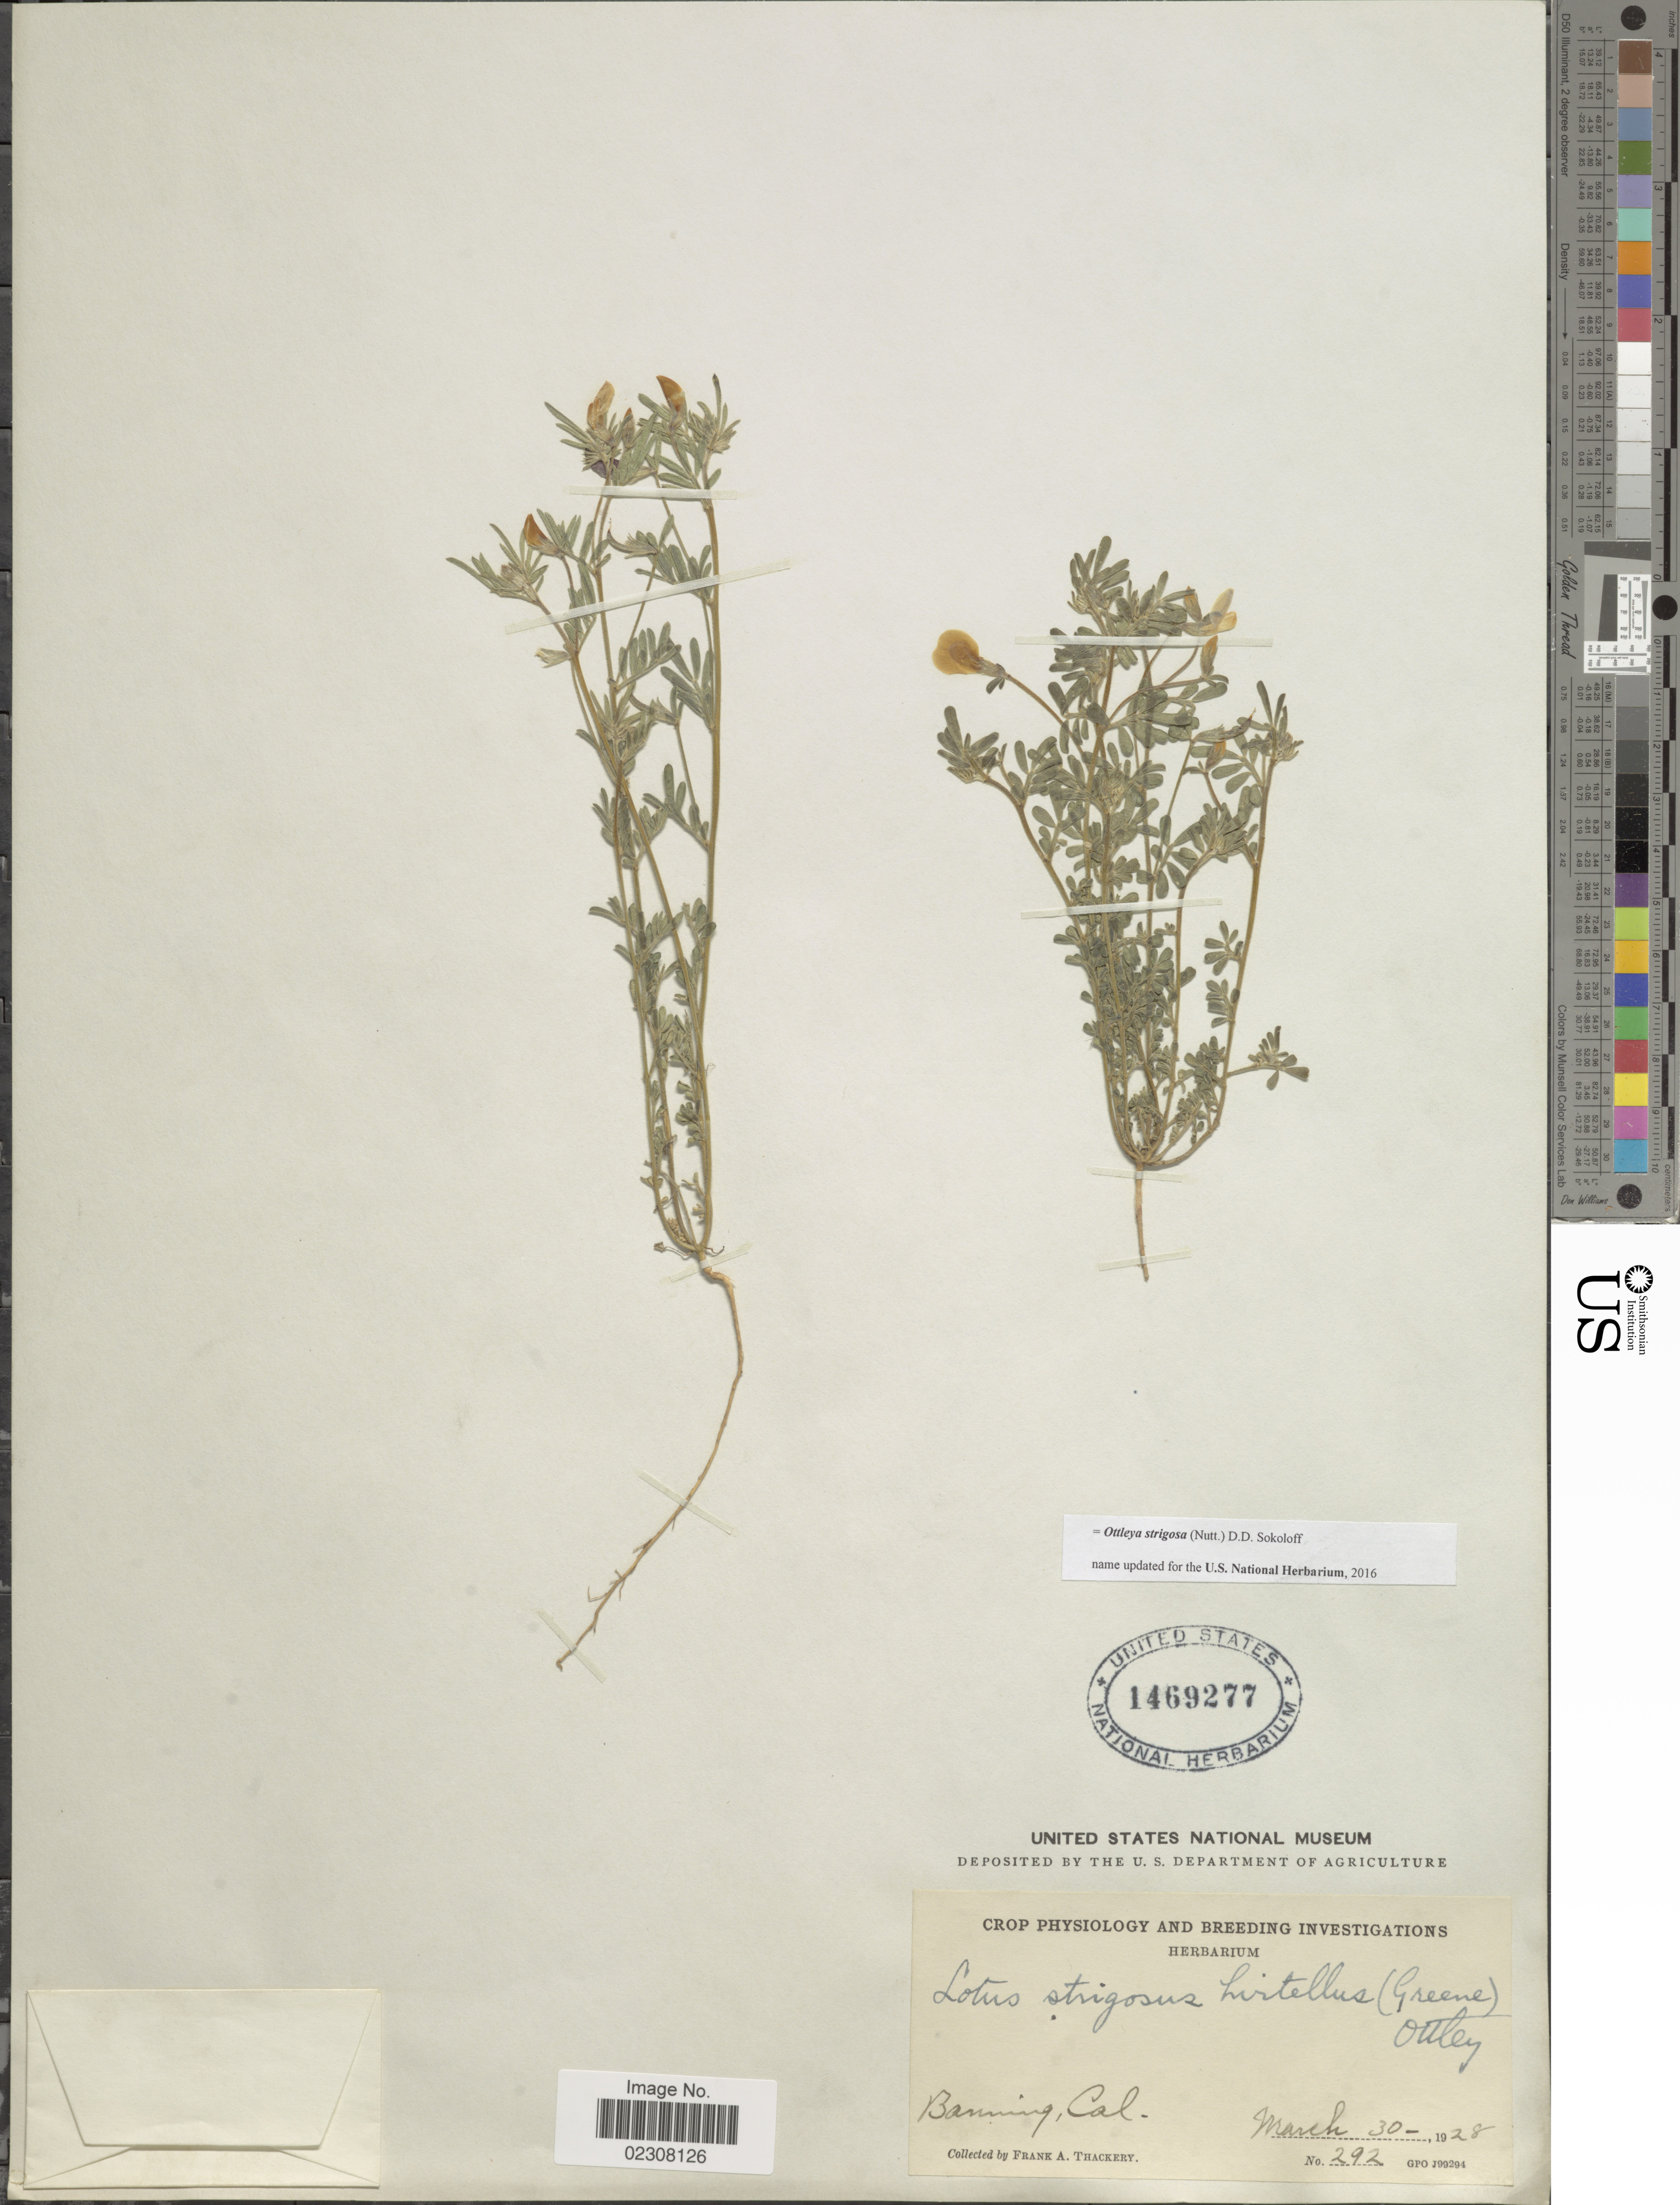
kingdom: Plantae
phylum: Tracheophyta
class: Magnoliopsida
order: Fabales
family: Fabaceae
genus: Ottleya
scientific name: Ottleya strigosa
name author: (Nutt.) D.D. Sokoloff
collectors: F. Thackery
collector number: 292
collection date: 1928-03-30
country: United States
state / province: California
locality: Banning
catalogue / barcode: US 1469277